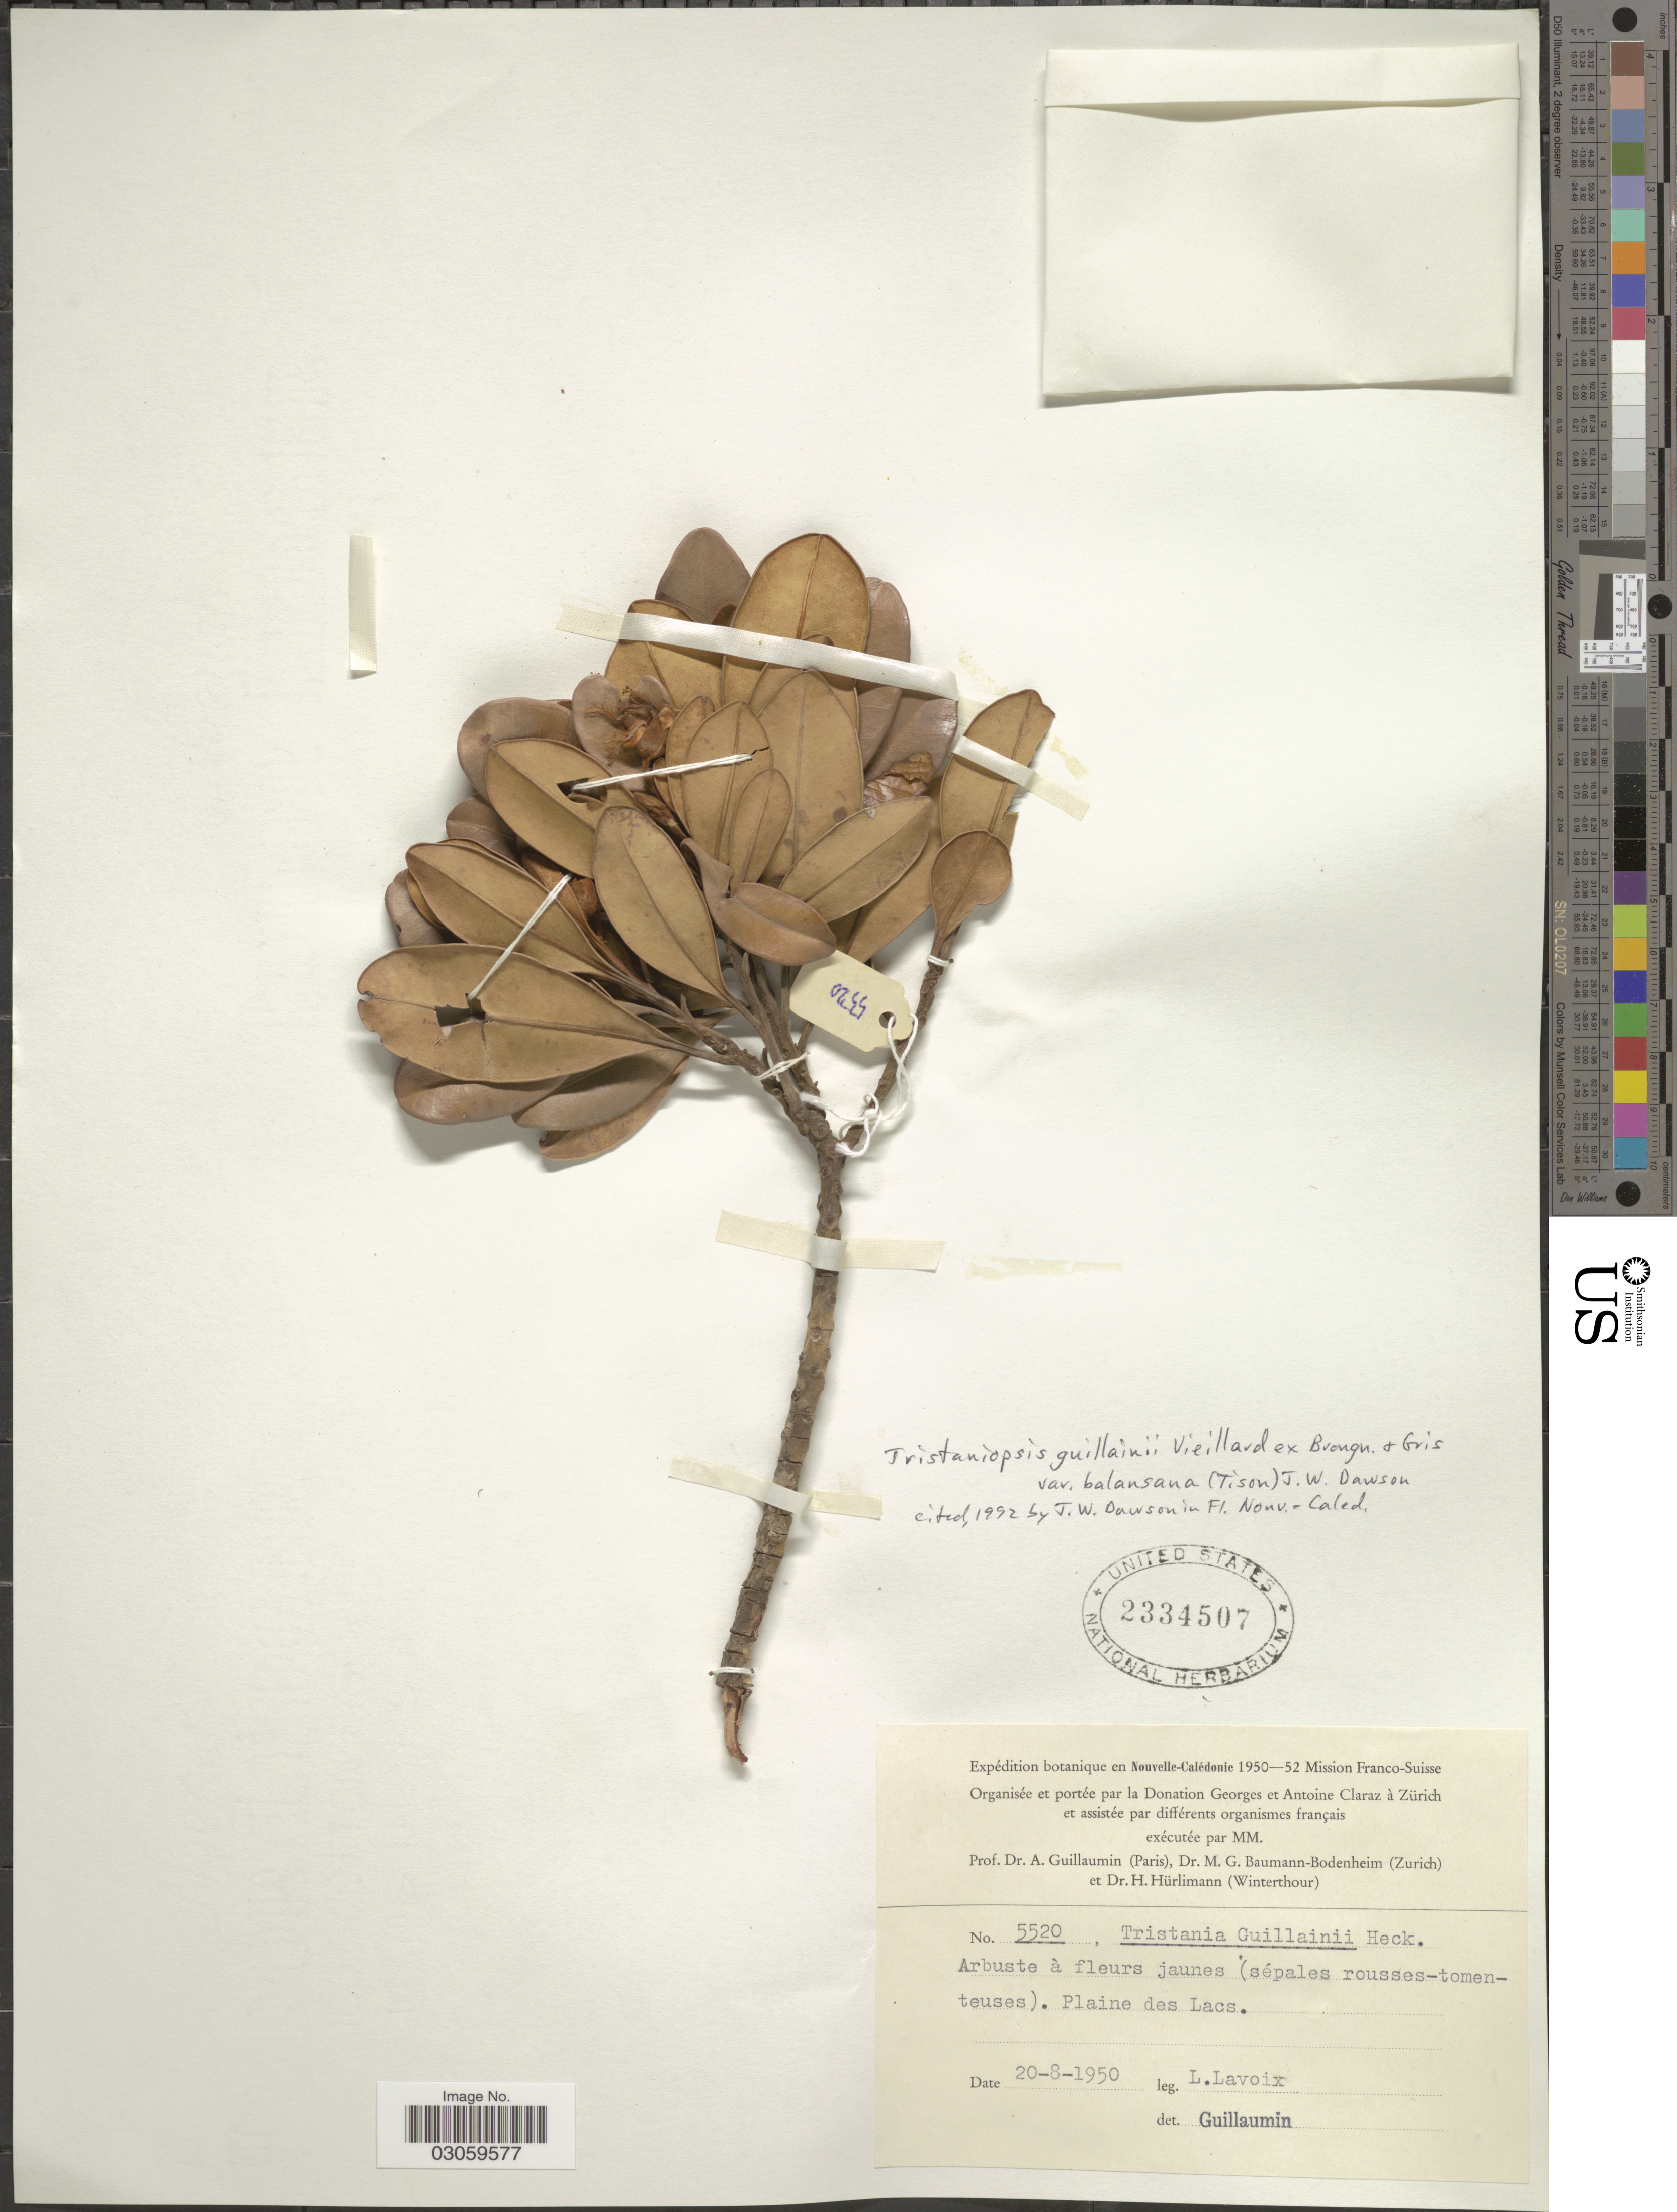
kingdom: Plantae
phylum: Tracheophyta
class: Magnoliopsida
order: Myrtales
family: Myrtaceae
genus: Tristaniopsis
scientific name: Tristaniopsis guillainii var. balansana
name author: (Tison) J.W. Dawson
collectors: L. Lavoix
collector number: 5520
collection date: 1950-08-20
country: New Caledonia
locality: Nouvelle-Calédonie. Plaine des Lacs.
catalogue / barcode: US 2334507